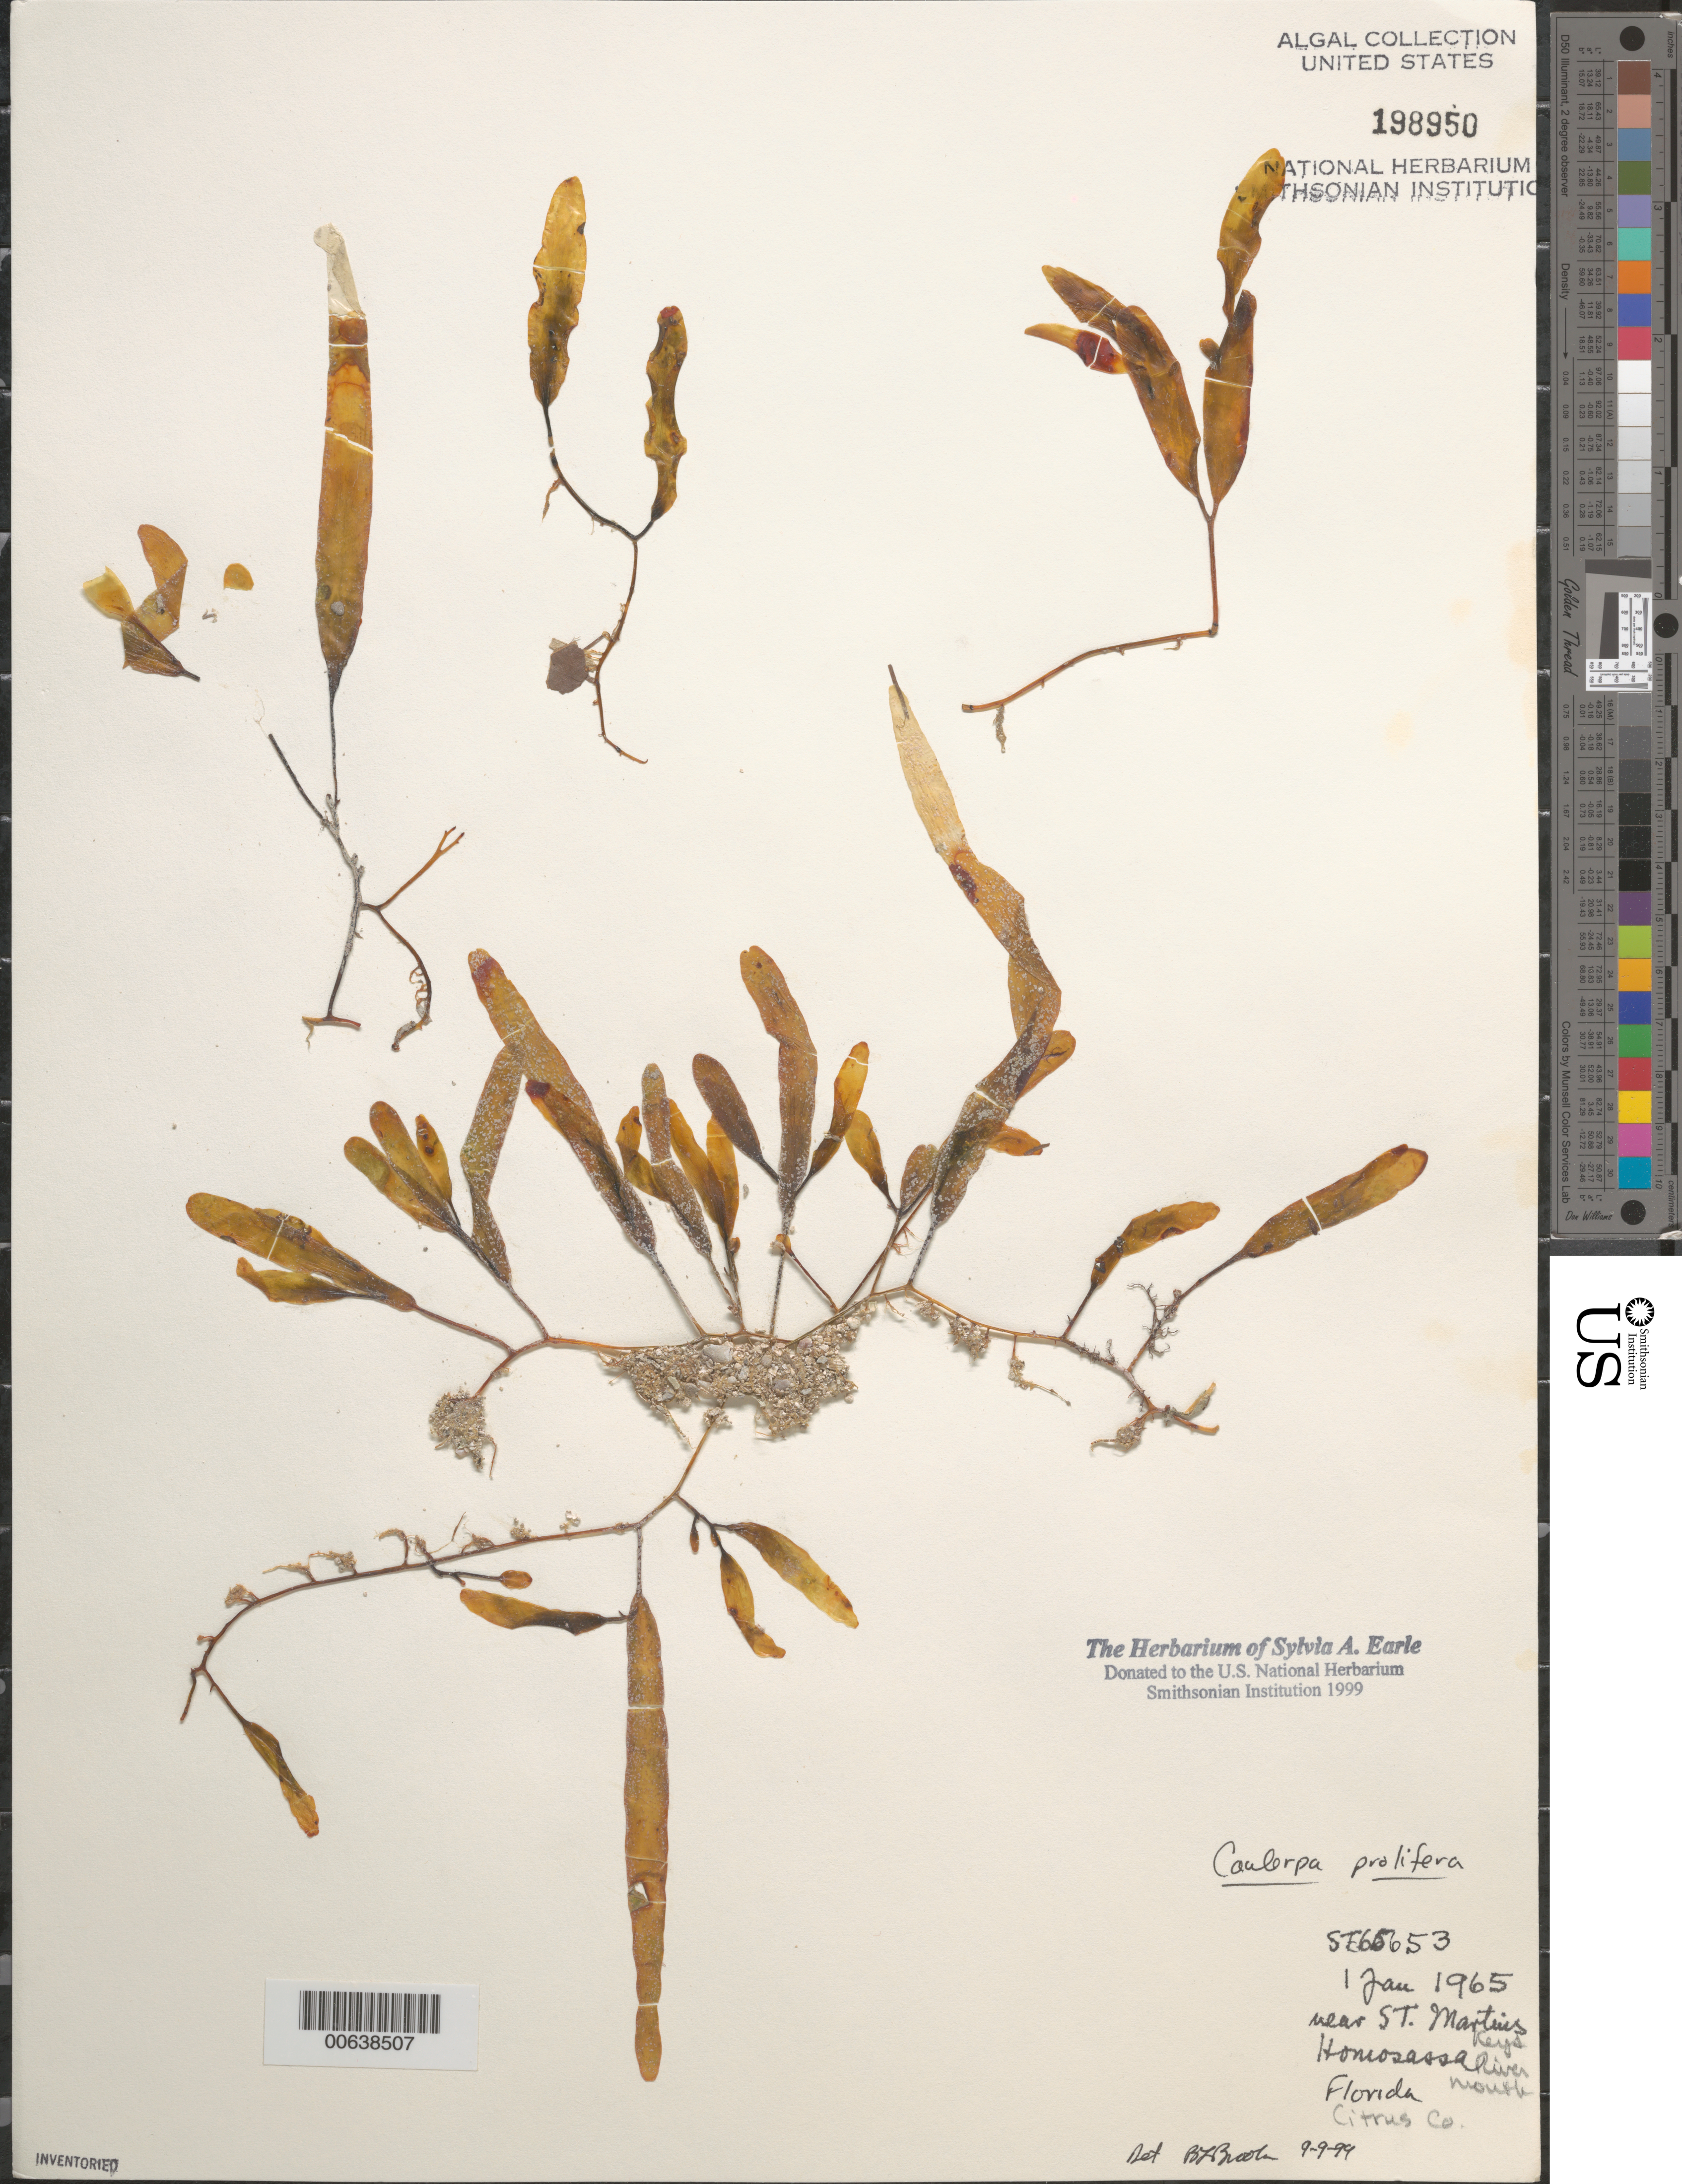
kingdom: Plantae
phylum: Chlorophyta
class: Ulvophyceae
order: Bryopsidales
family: Caulerpaceae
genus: Caulerpa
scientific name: Caulerpa prolifera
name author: (Forssk.) J.V.Lamouroux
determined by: Brooks, B. L., (BOT), Smithsonian Institution - National Museum of Natural History (UNITED STATES)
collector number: SE 65653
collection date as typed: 01 Jan 1965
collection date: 1965-01-01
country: United States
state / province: Florida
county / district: Citrus County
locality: Homosassa River mouth near St. Martins Keys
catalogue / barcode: US 198950